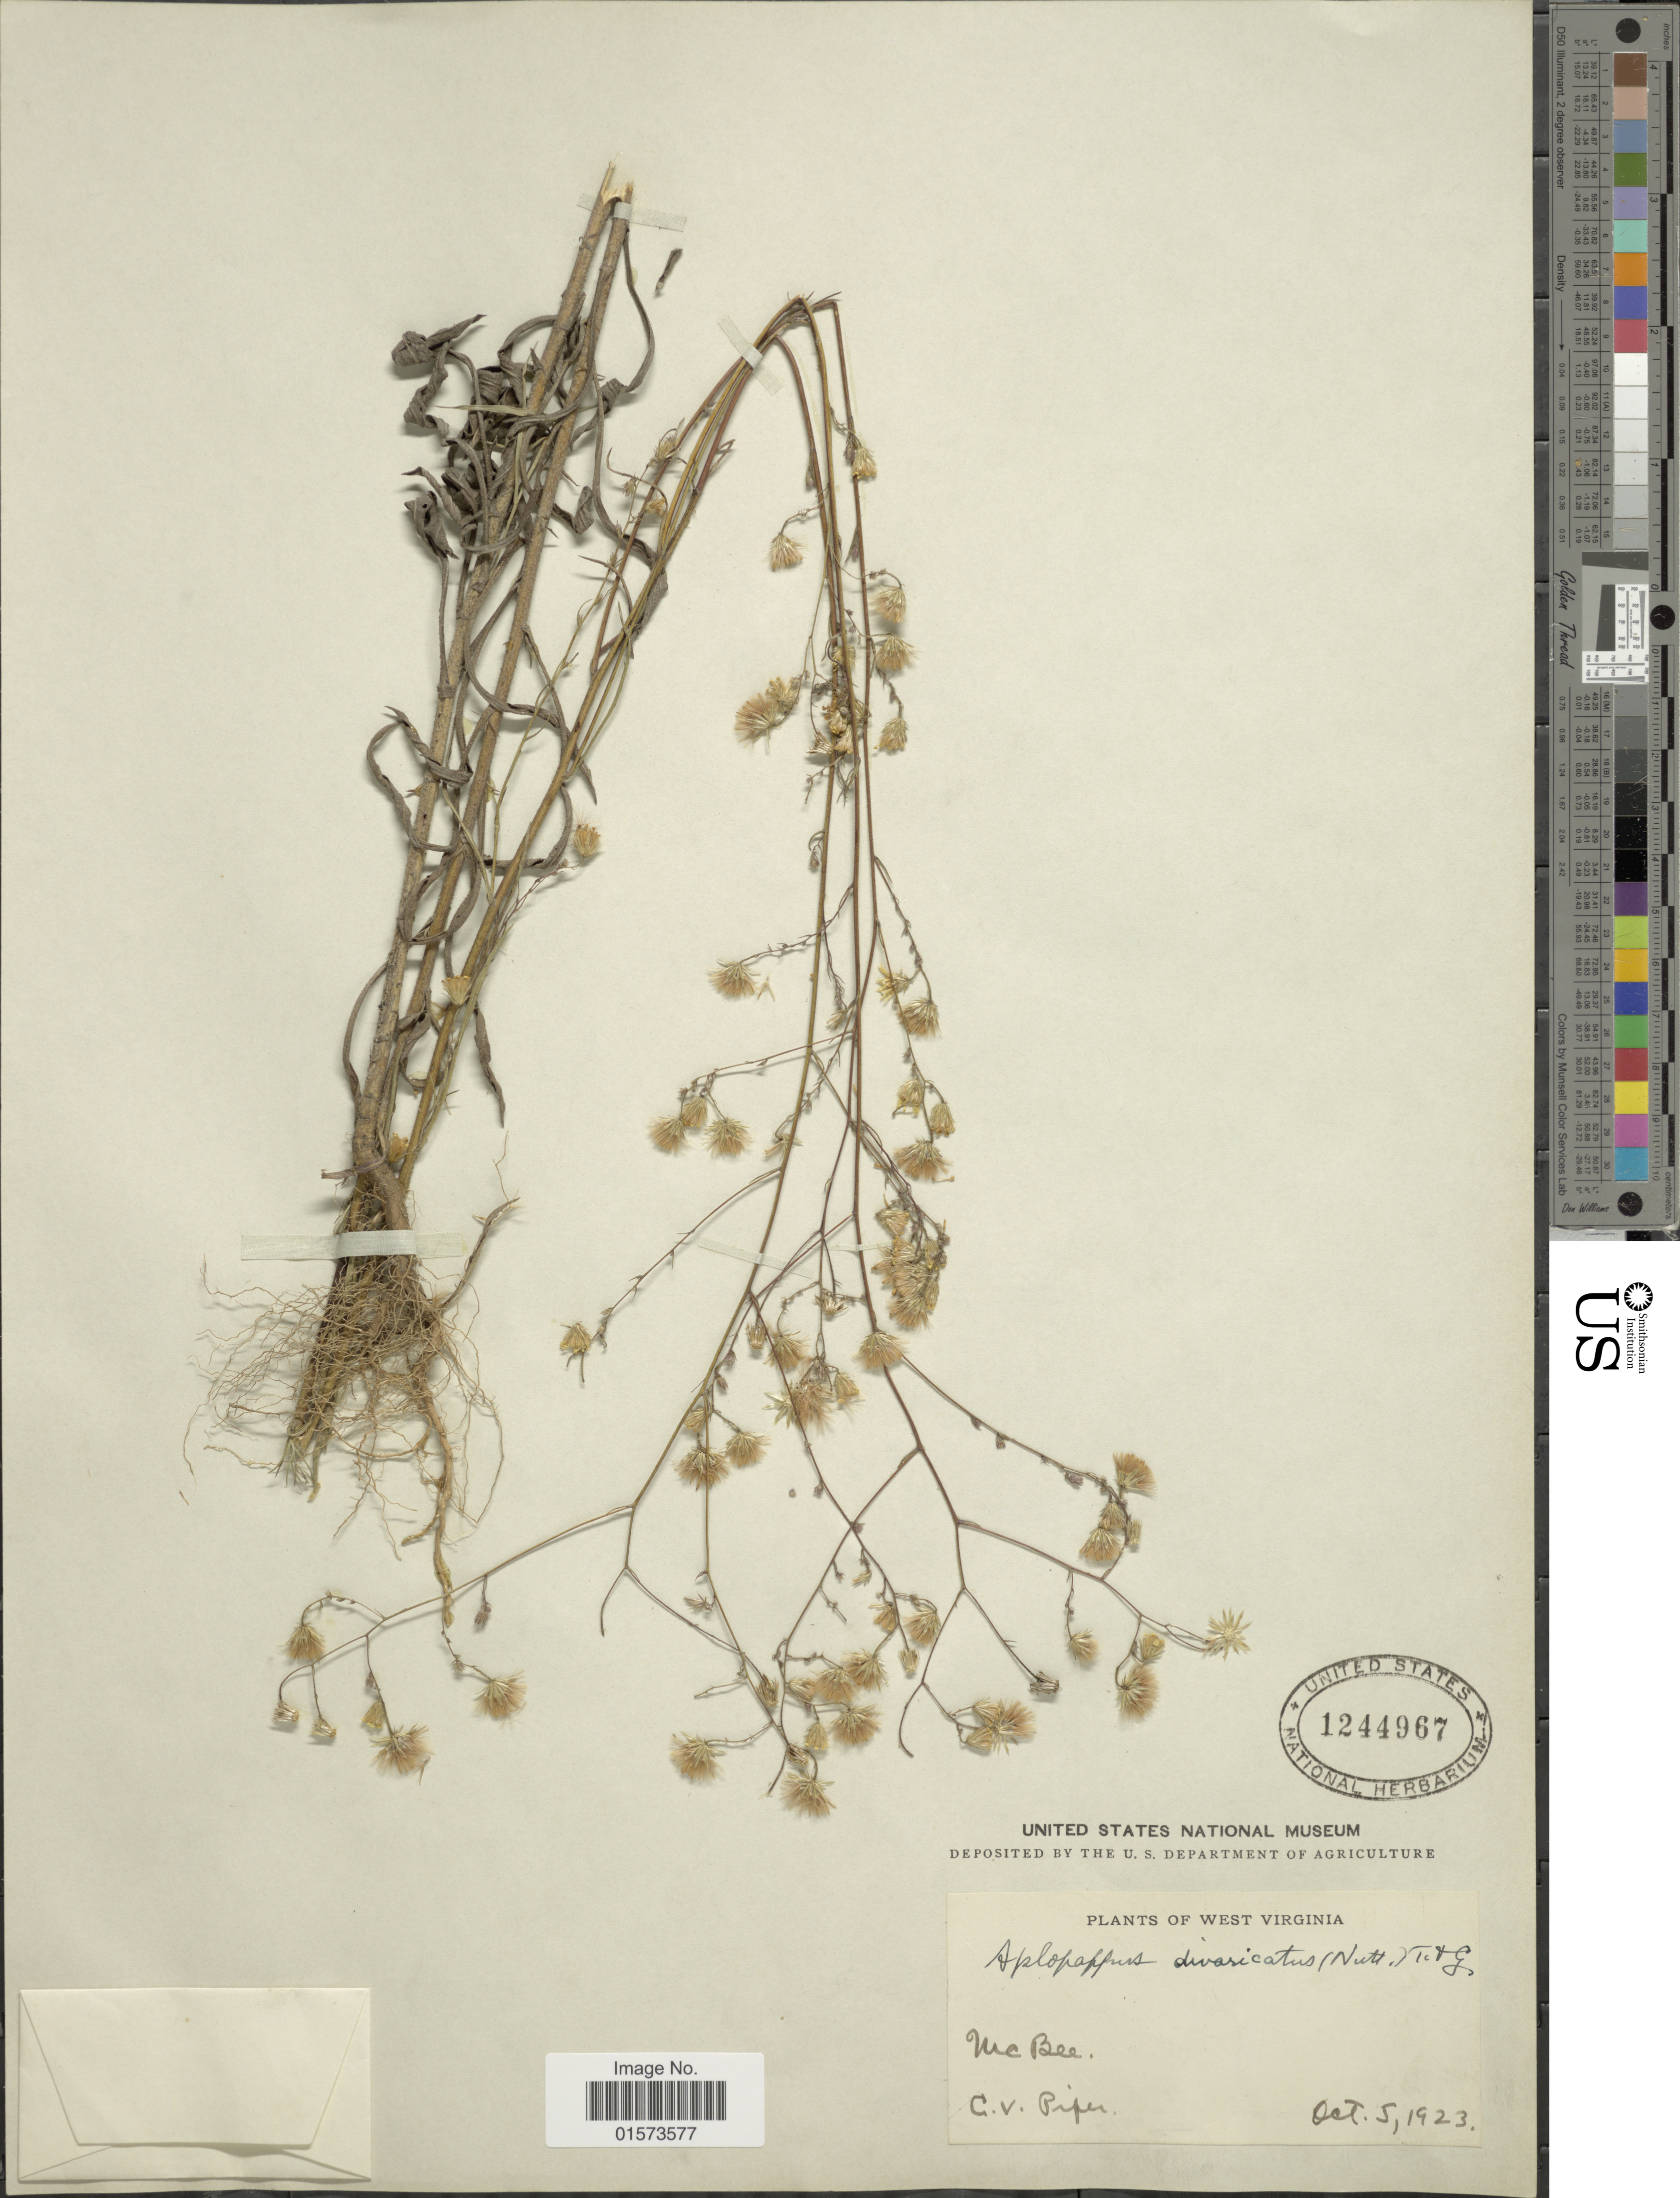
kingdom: Plantae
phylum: Tracheophyta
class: Magnoliopsida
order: Asterales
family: Asteraceae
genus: Croptilon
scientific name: Croptilon divaricatum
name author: (Nutt.) Raf.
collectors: C. V. Piper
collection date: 1923-10-05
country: United States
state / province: West Virginia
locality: McBee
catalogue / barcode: US 1244967